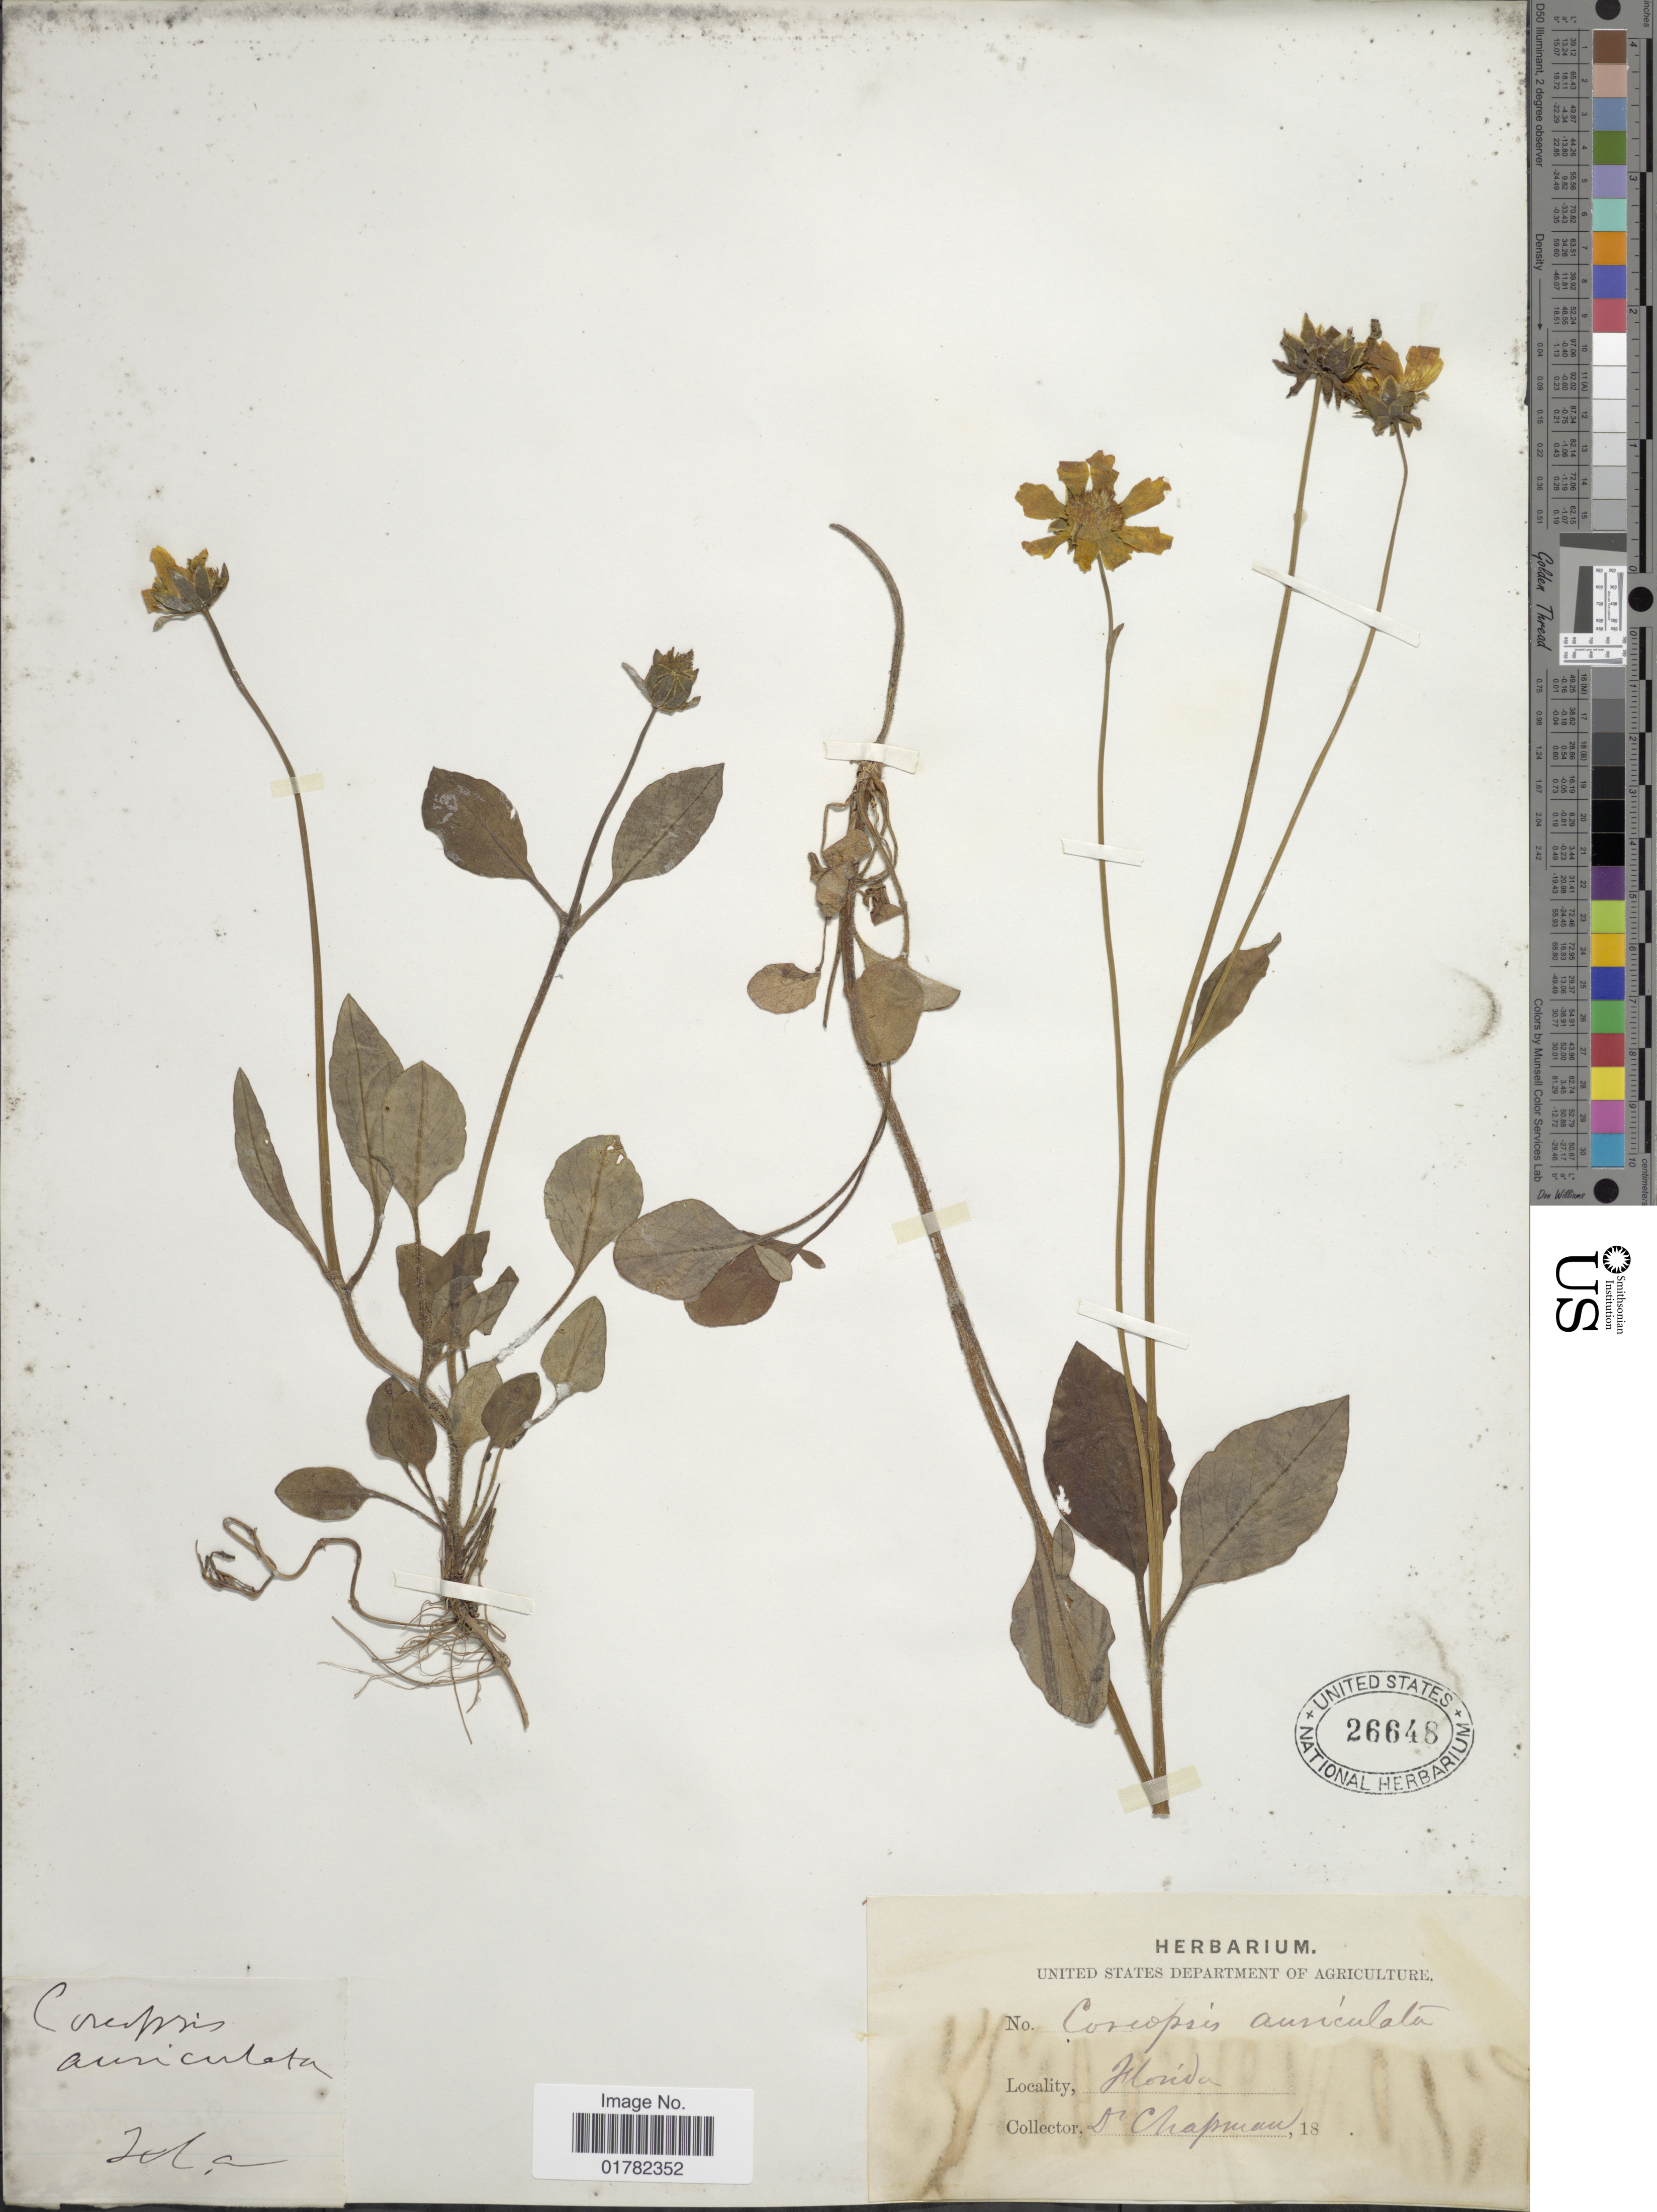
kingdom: Plantae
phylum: Tracheophyta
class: Magnoliopsida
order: Asterales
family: Asteraceae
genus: Coreopsis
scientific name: Coreopsis auriculata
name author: L.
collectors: A. Chapman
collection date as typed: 18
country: United States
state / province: Florida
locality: Isl. A.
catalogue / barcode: US 26648